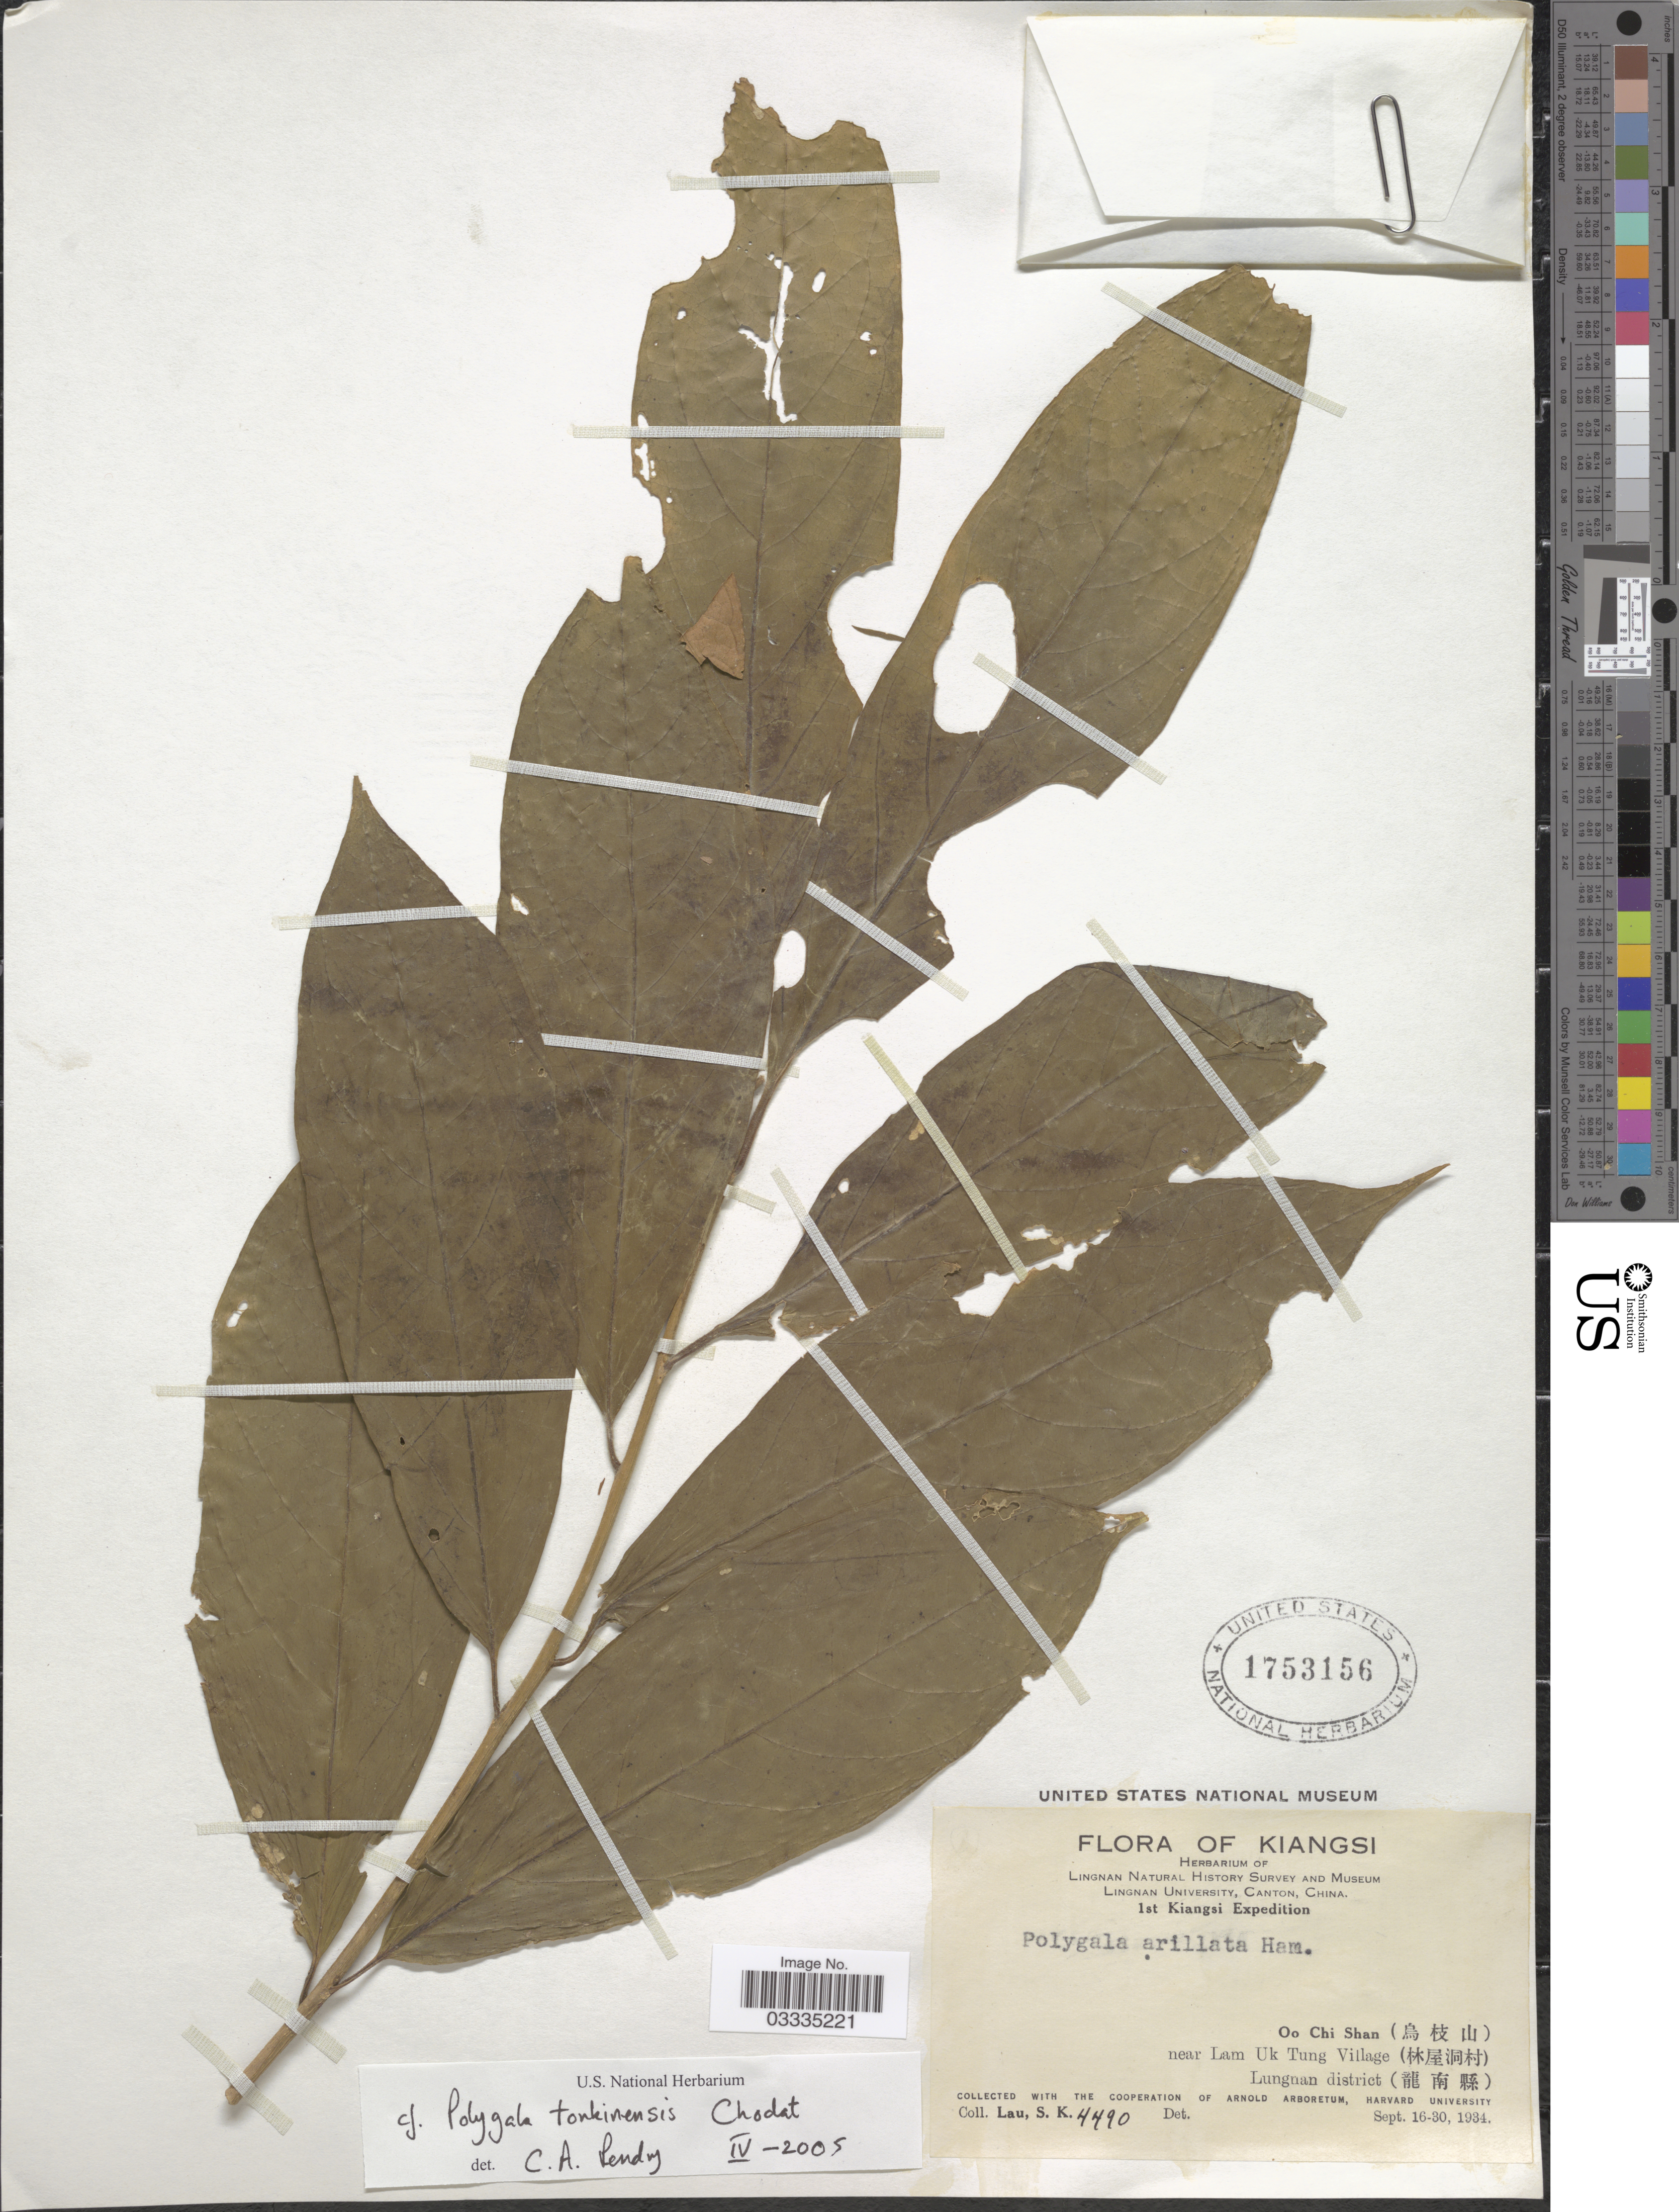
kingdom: Plantae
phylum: Tracheophyta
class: Magnoliopsida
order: Fabales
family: Polygalaceae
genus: Polygala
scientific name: Polygala tonkinensis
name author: Chodat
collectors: S. K. Lau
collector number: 4490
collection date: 1934-09-16/1934-09-30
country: China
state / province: Jiangxi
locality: Kiangsi. Oo Chi Shan (X) near Lam Uk Tung Village (X) Lungnan district (X).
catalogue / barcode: US 1753156